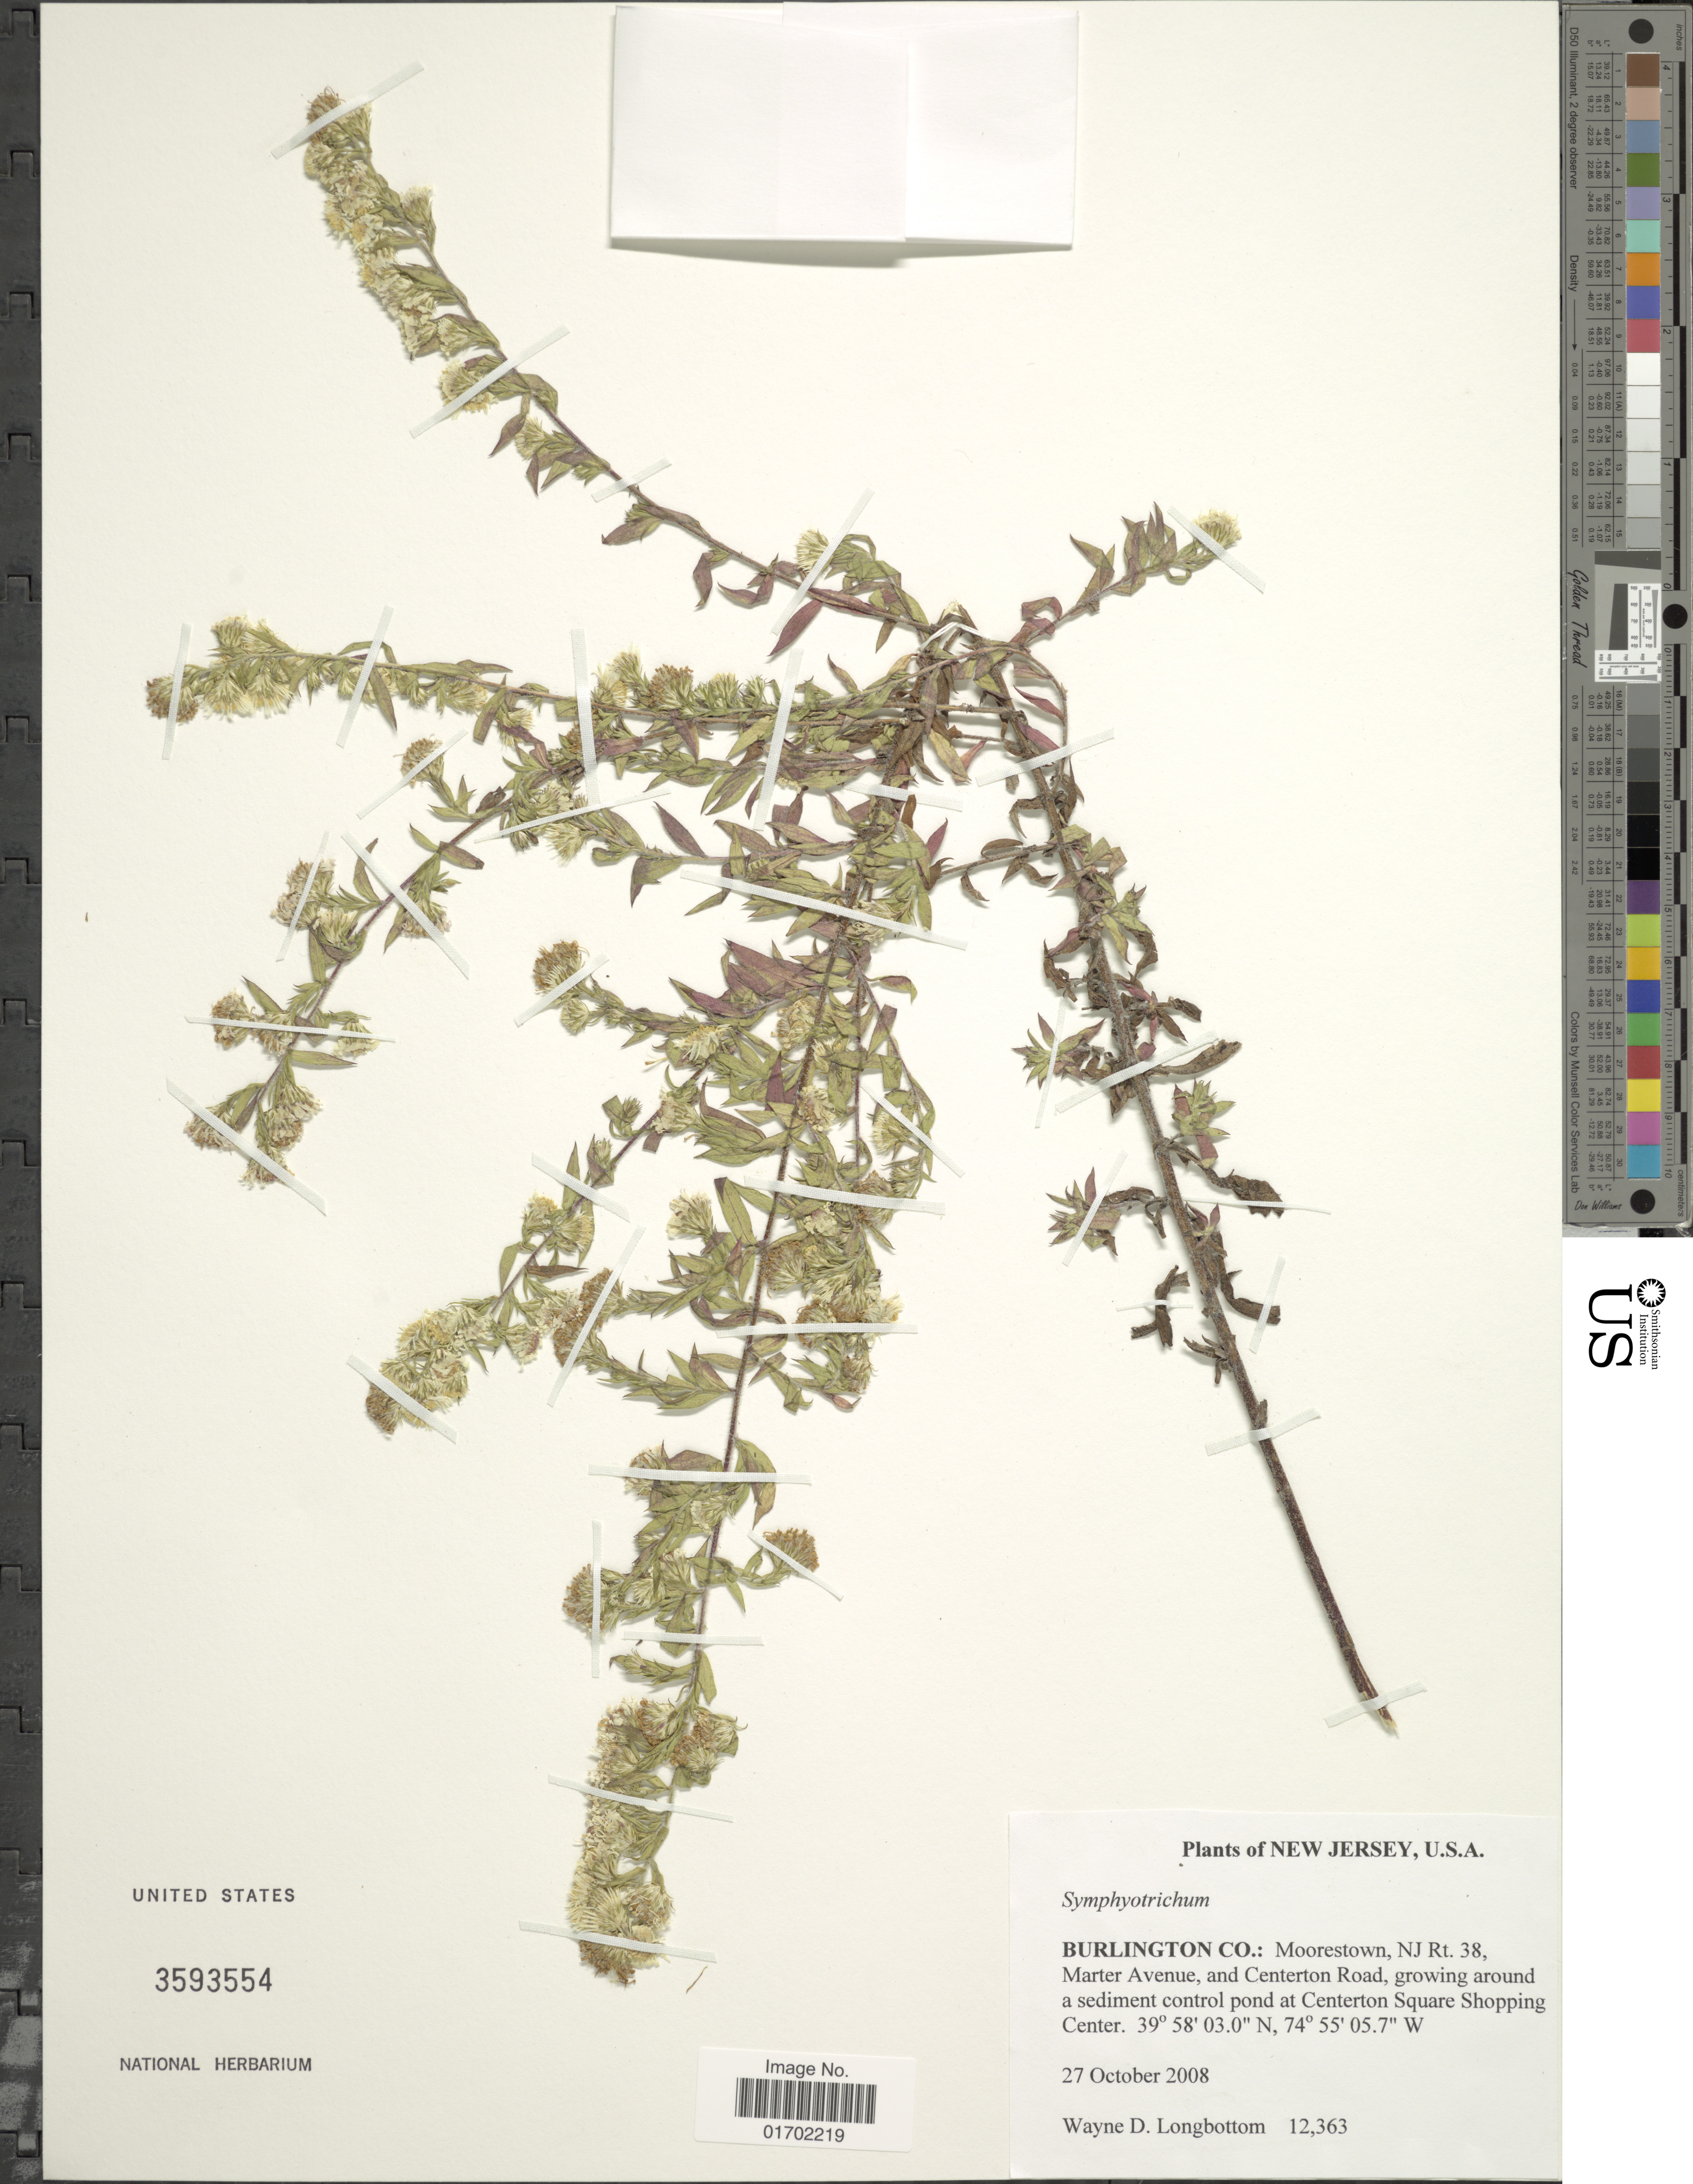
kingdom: Plantae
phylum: Tracheophyta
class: Magnoliopsida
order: Asterales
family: Asteraceae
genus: Symphyotrichum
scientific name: Symphyotrichum pilosum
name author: (Willd.) G.L. Nesom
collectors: W. D. Longbottom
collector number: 12363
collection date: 2008-10-27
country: United States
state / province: New Jersey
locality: Burlington Co., Moorestown, NJ Rt. 38, Marter Avenue, and Centerton Square Shopping Center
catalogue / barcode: US 3593554